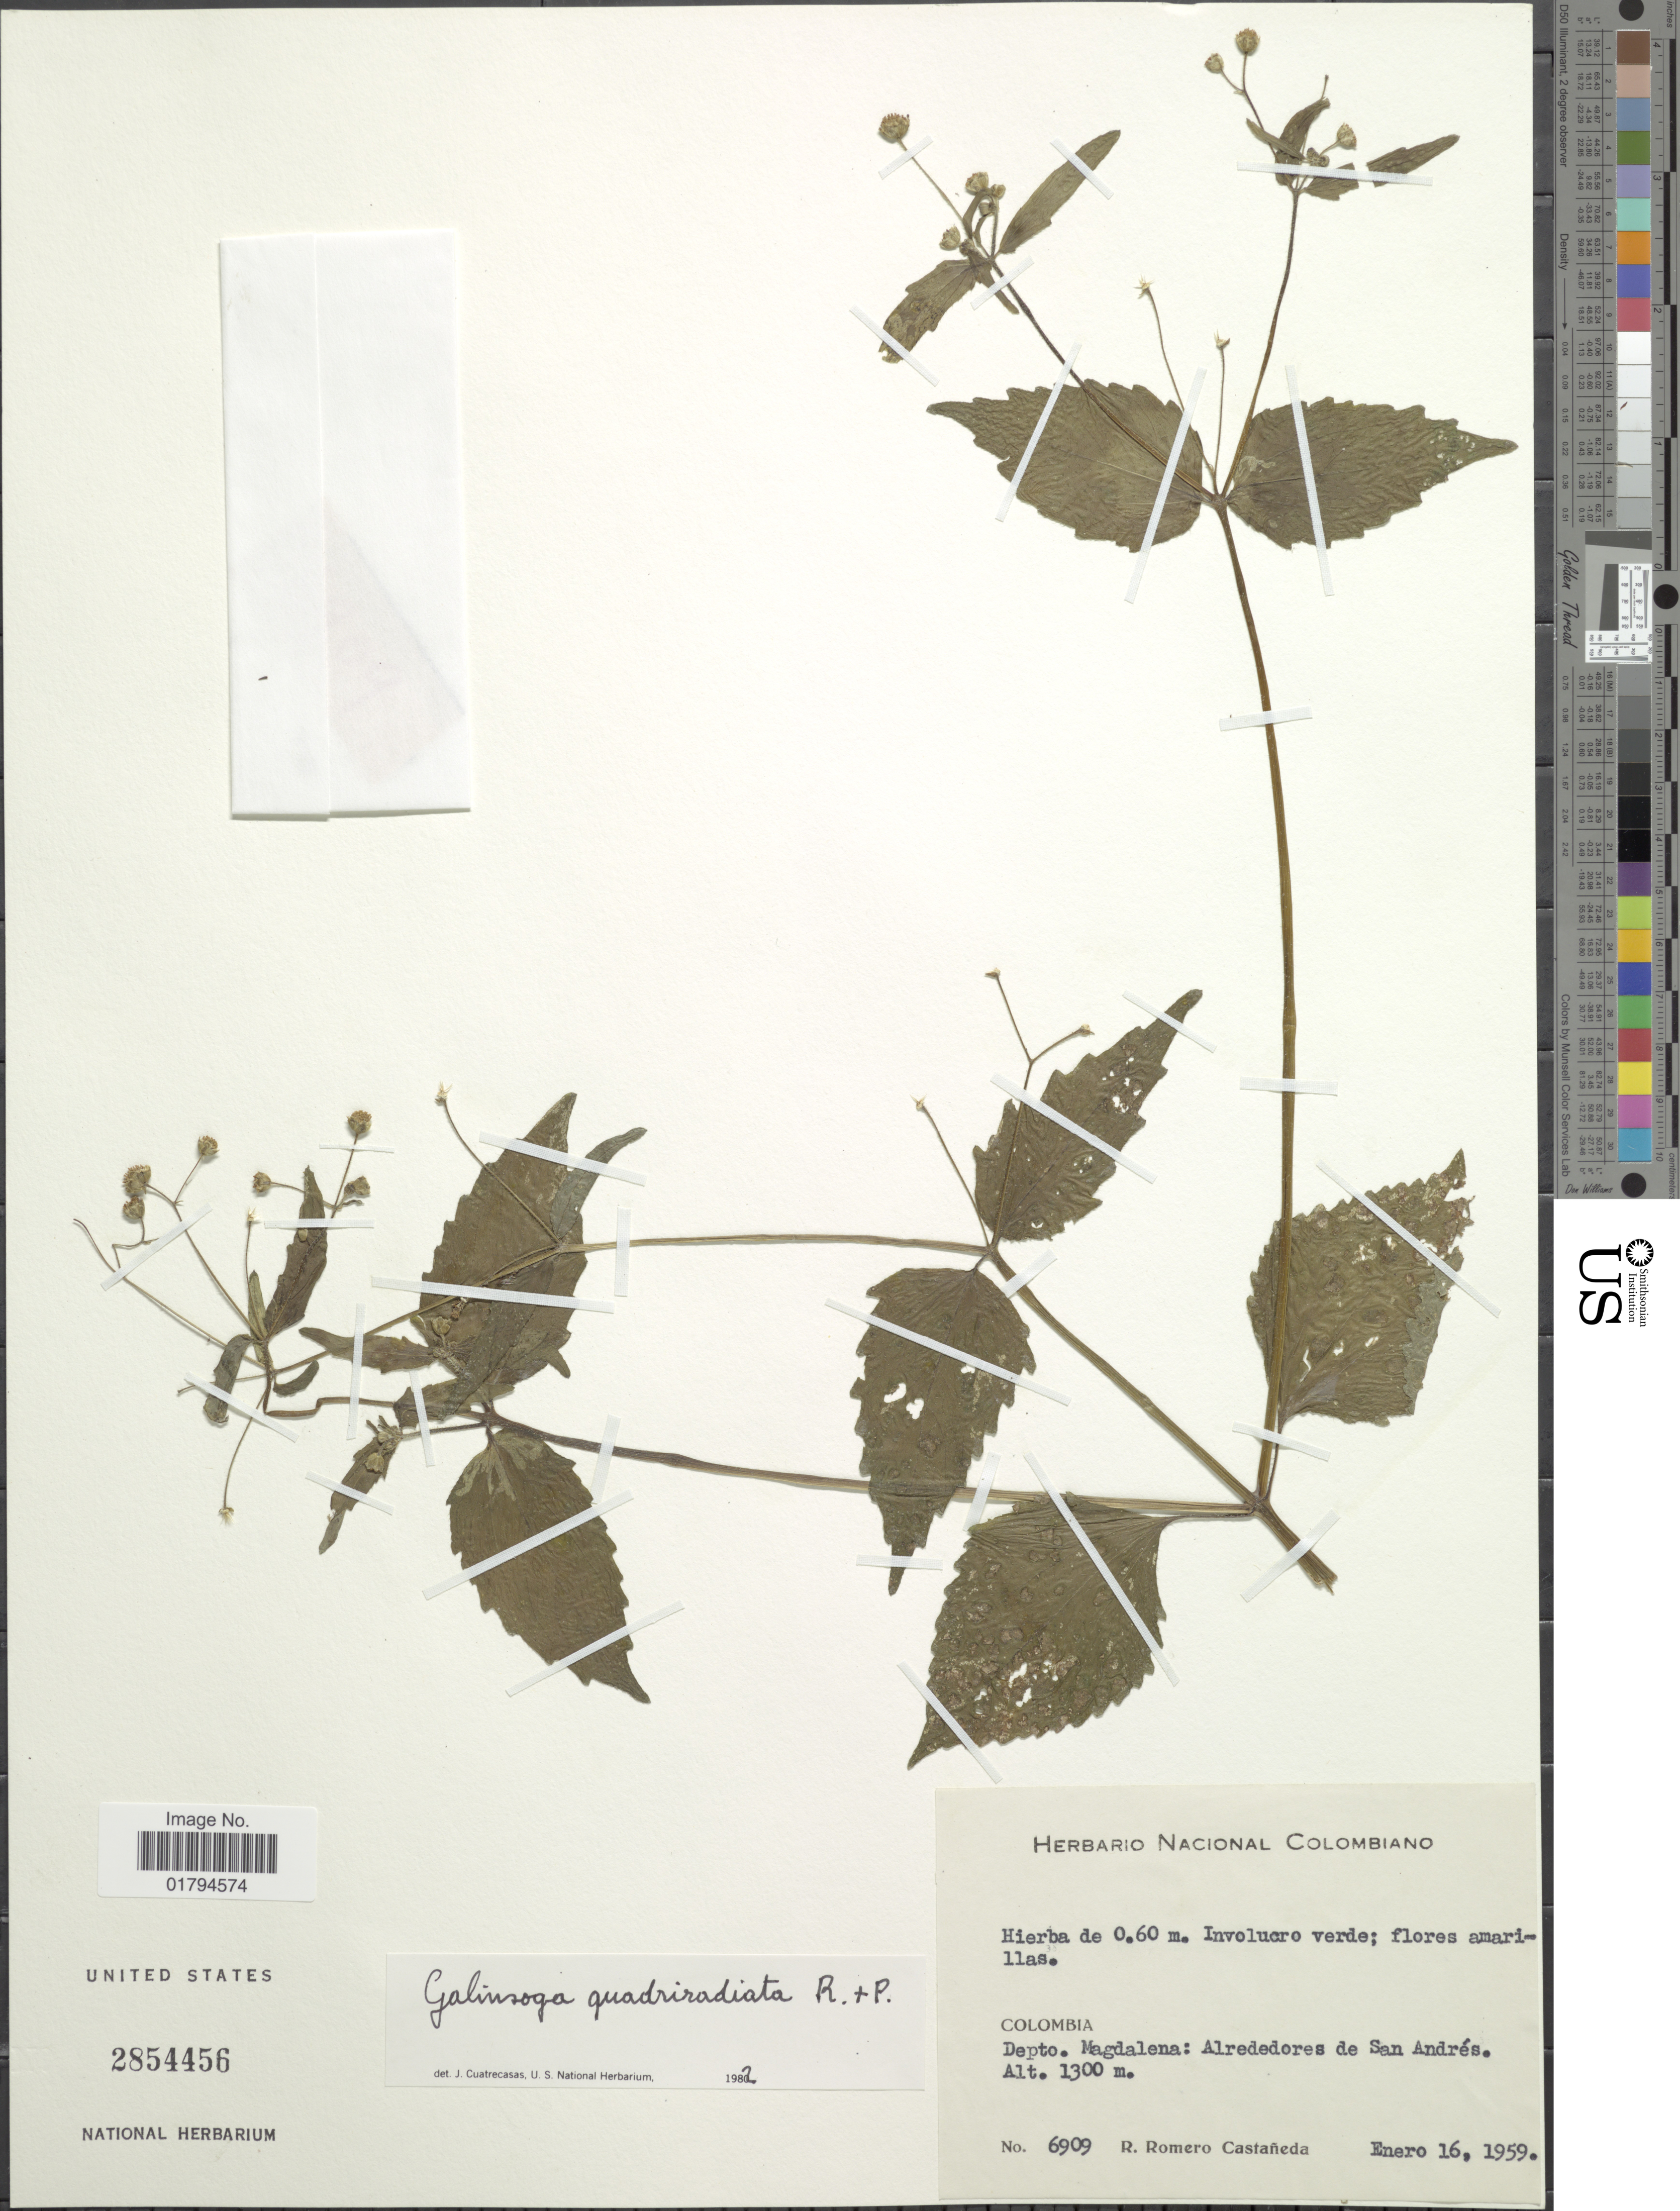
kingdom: Plantae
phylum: Tracheophyta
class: Magnoliopsida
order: Asterales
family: Asteraceae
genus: Galinsoga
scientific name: Galinsoga quadriradiata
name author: Ruiz & Pav.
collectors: R. Romero Castañeda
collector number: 6909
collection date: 1959-01-16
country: Colombia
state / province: Magdalena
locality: Alrededires de San Andres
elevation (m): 1300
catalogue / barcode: US 2854456